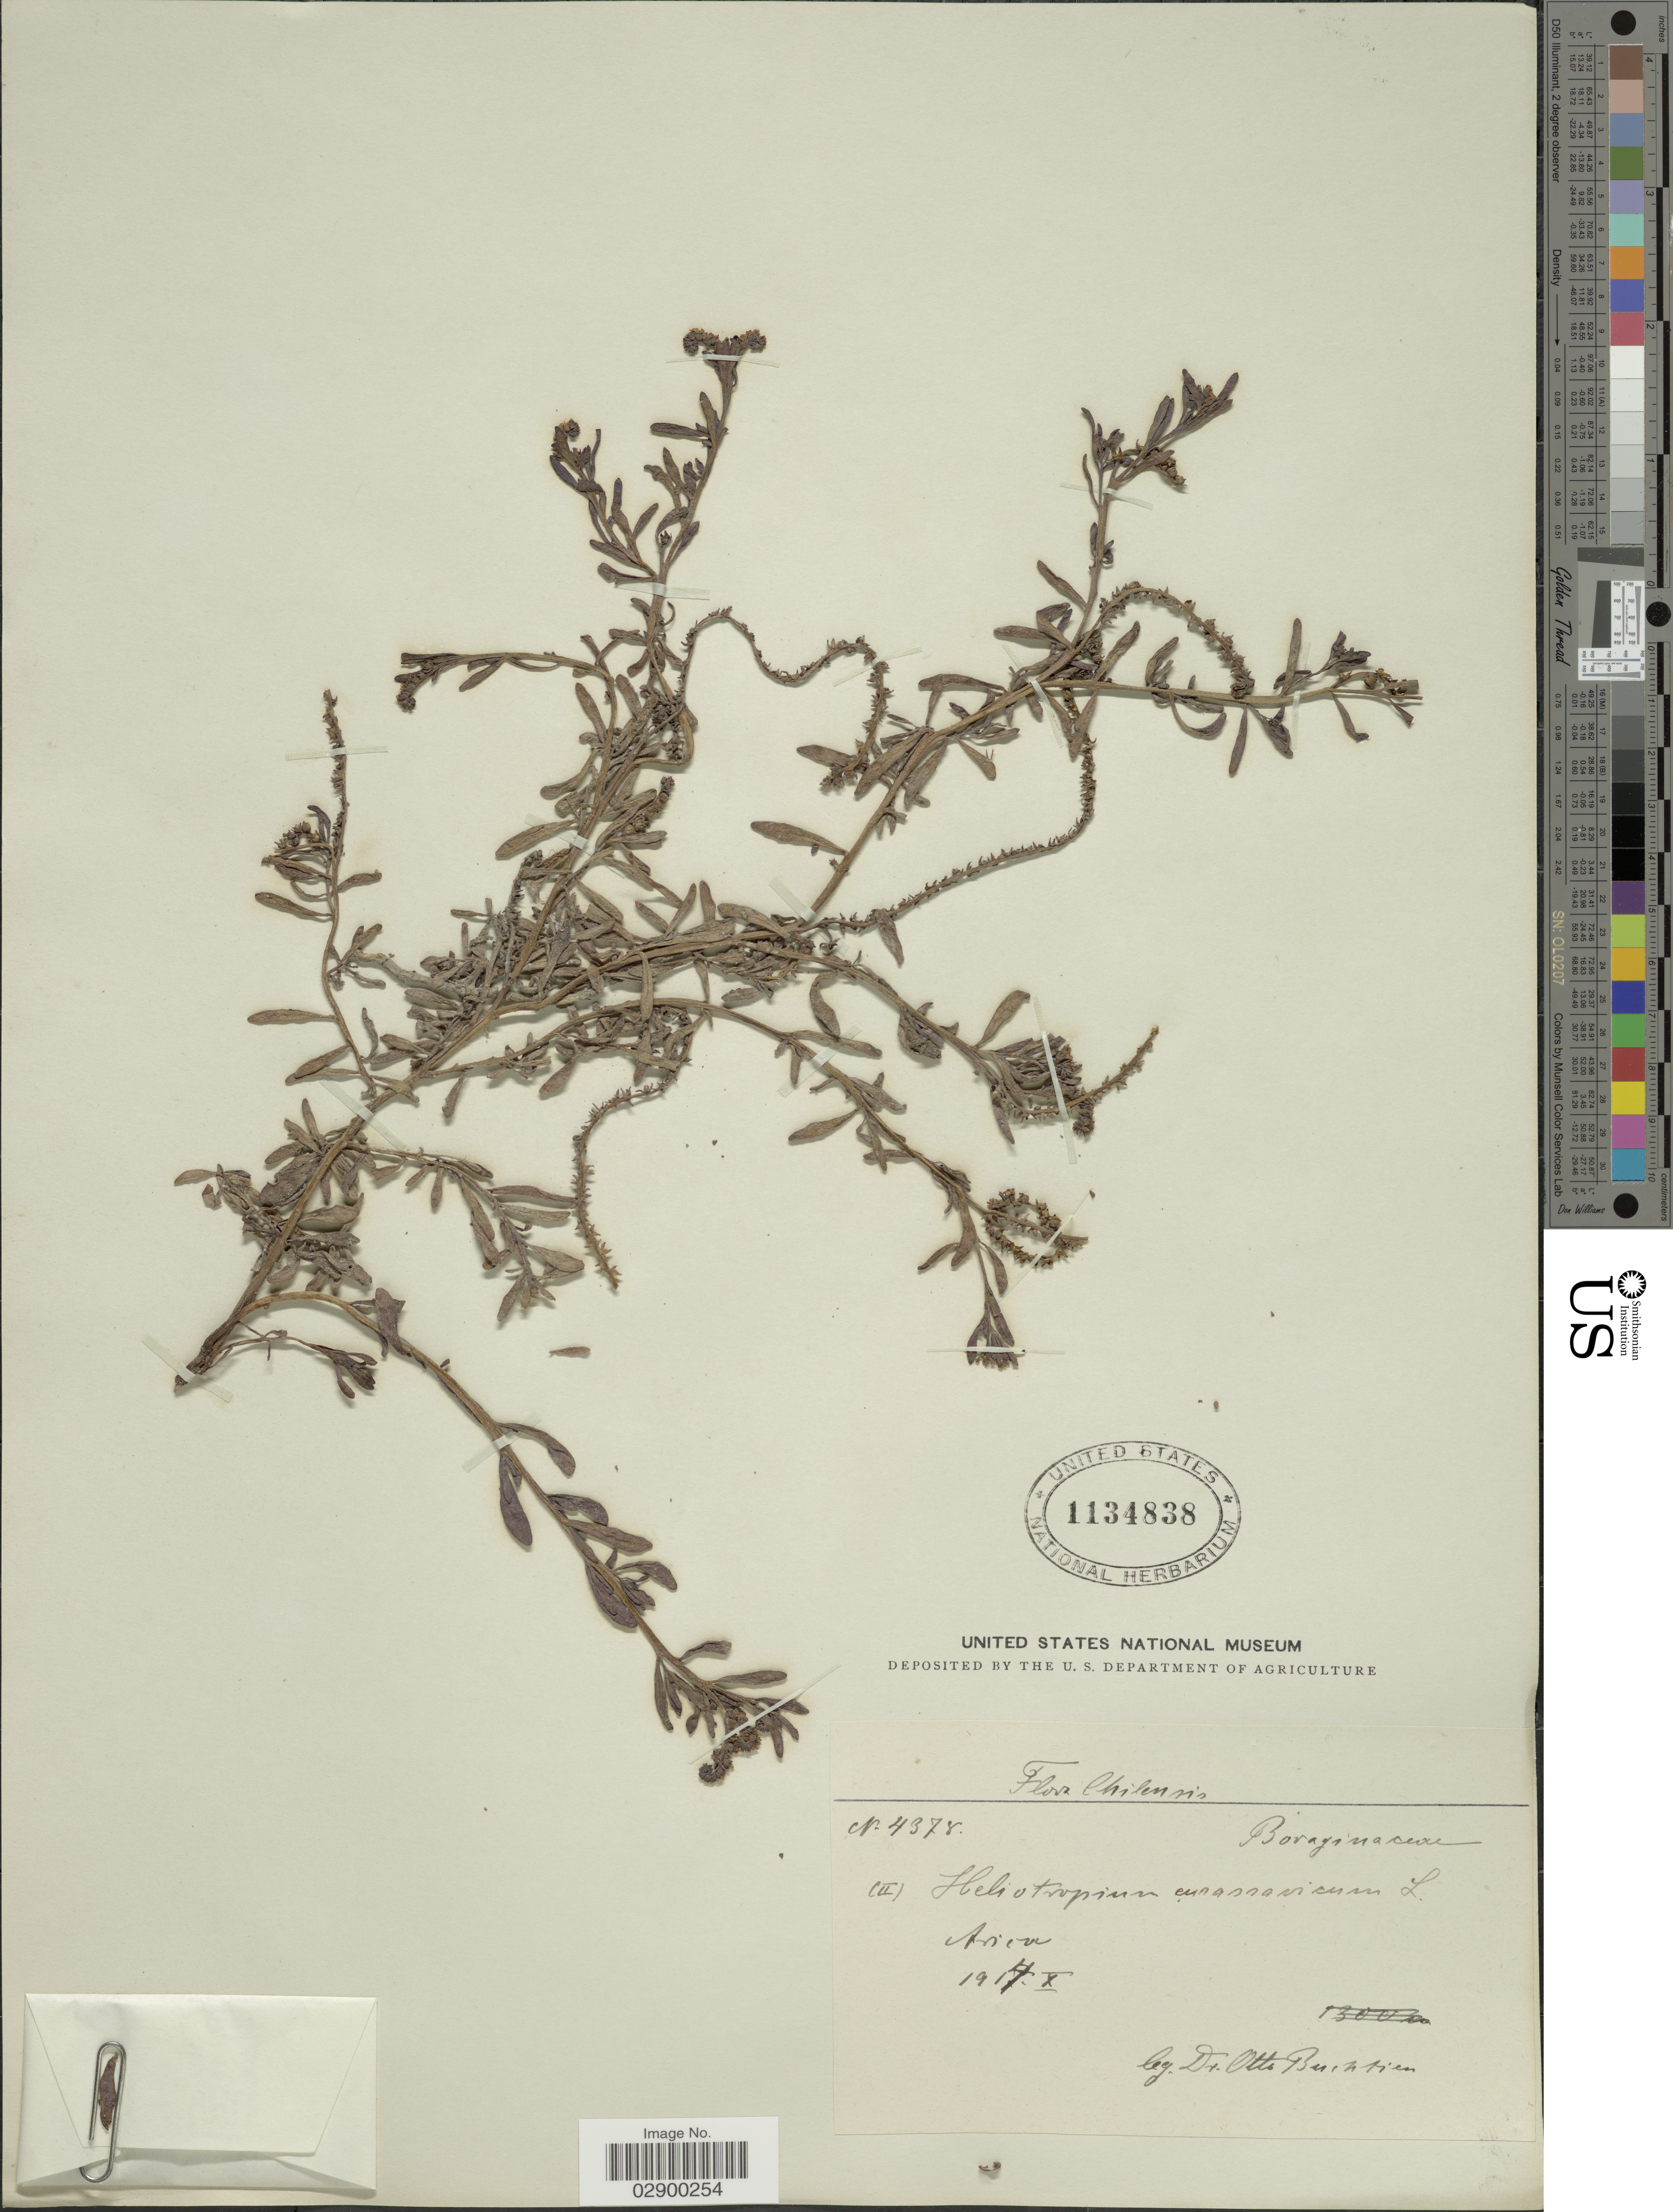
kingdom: Plantae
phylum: Tracheophyta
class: Magnoliopsida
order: Boraginales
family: Heliotropiaceae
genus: Heliotropium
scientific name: Heliotropium curassavicum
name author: L.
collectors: O. Buchtien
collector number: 4378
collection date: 1917-10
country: Chile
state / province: Arica y Parinacota (XV)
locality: Arica.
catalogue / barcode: US 1134838